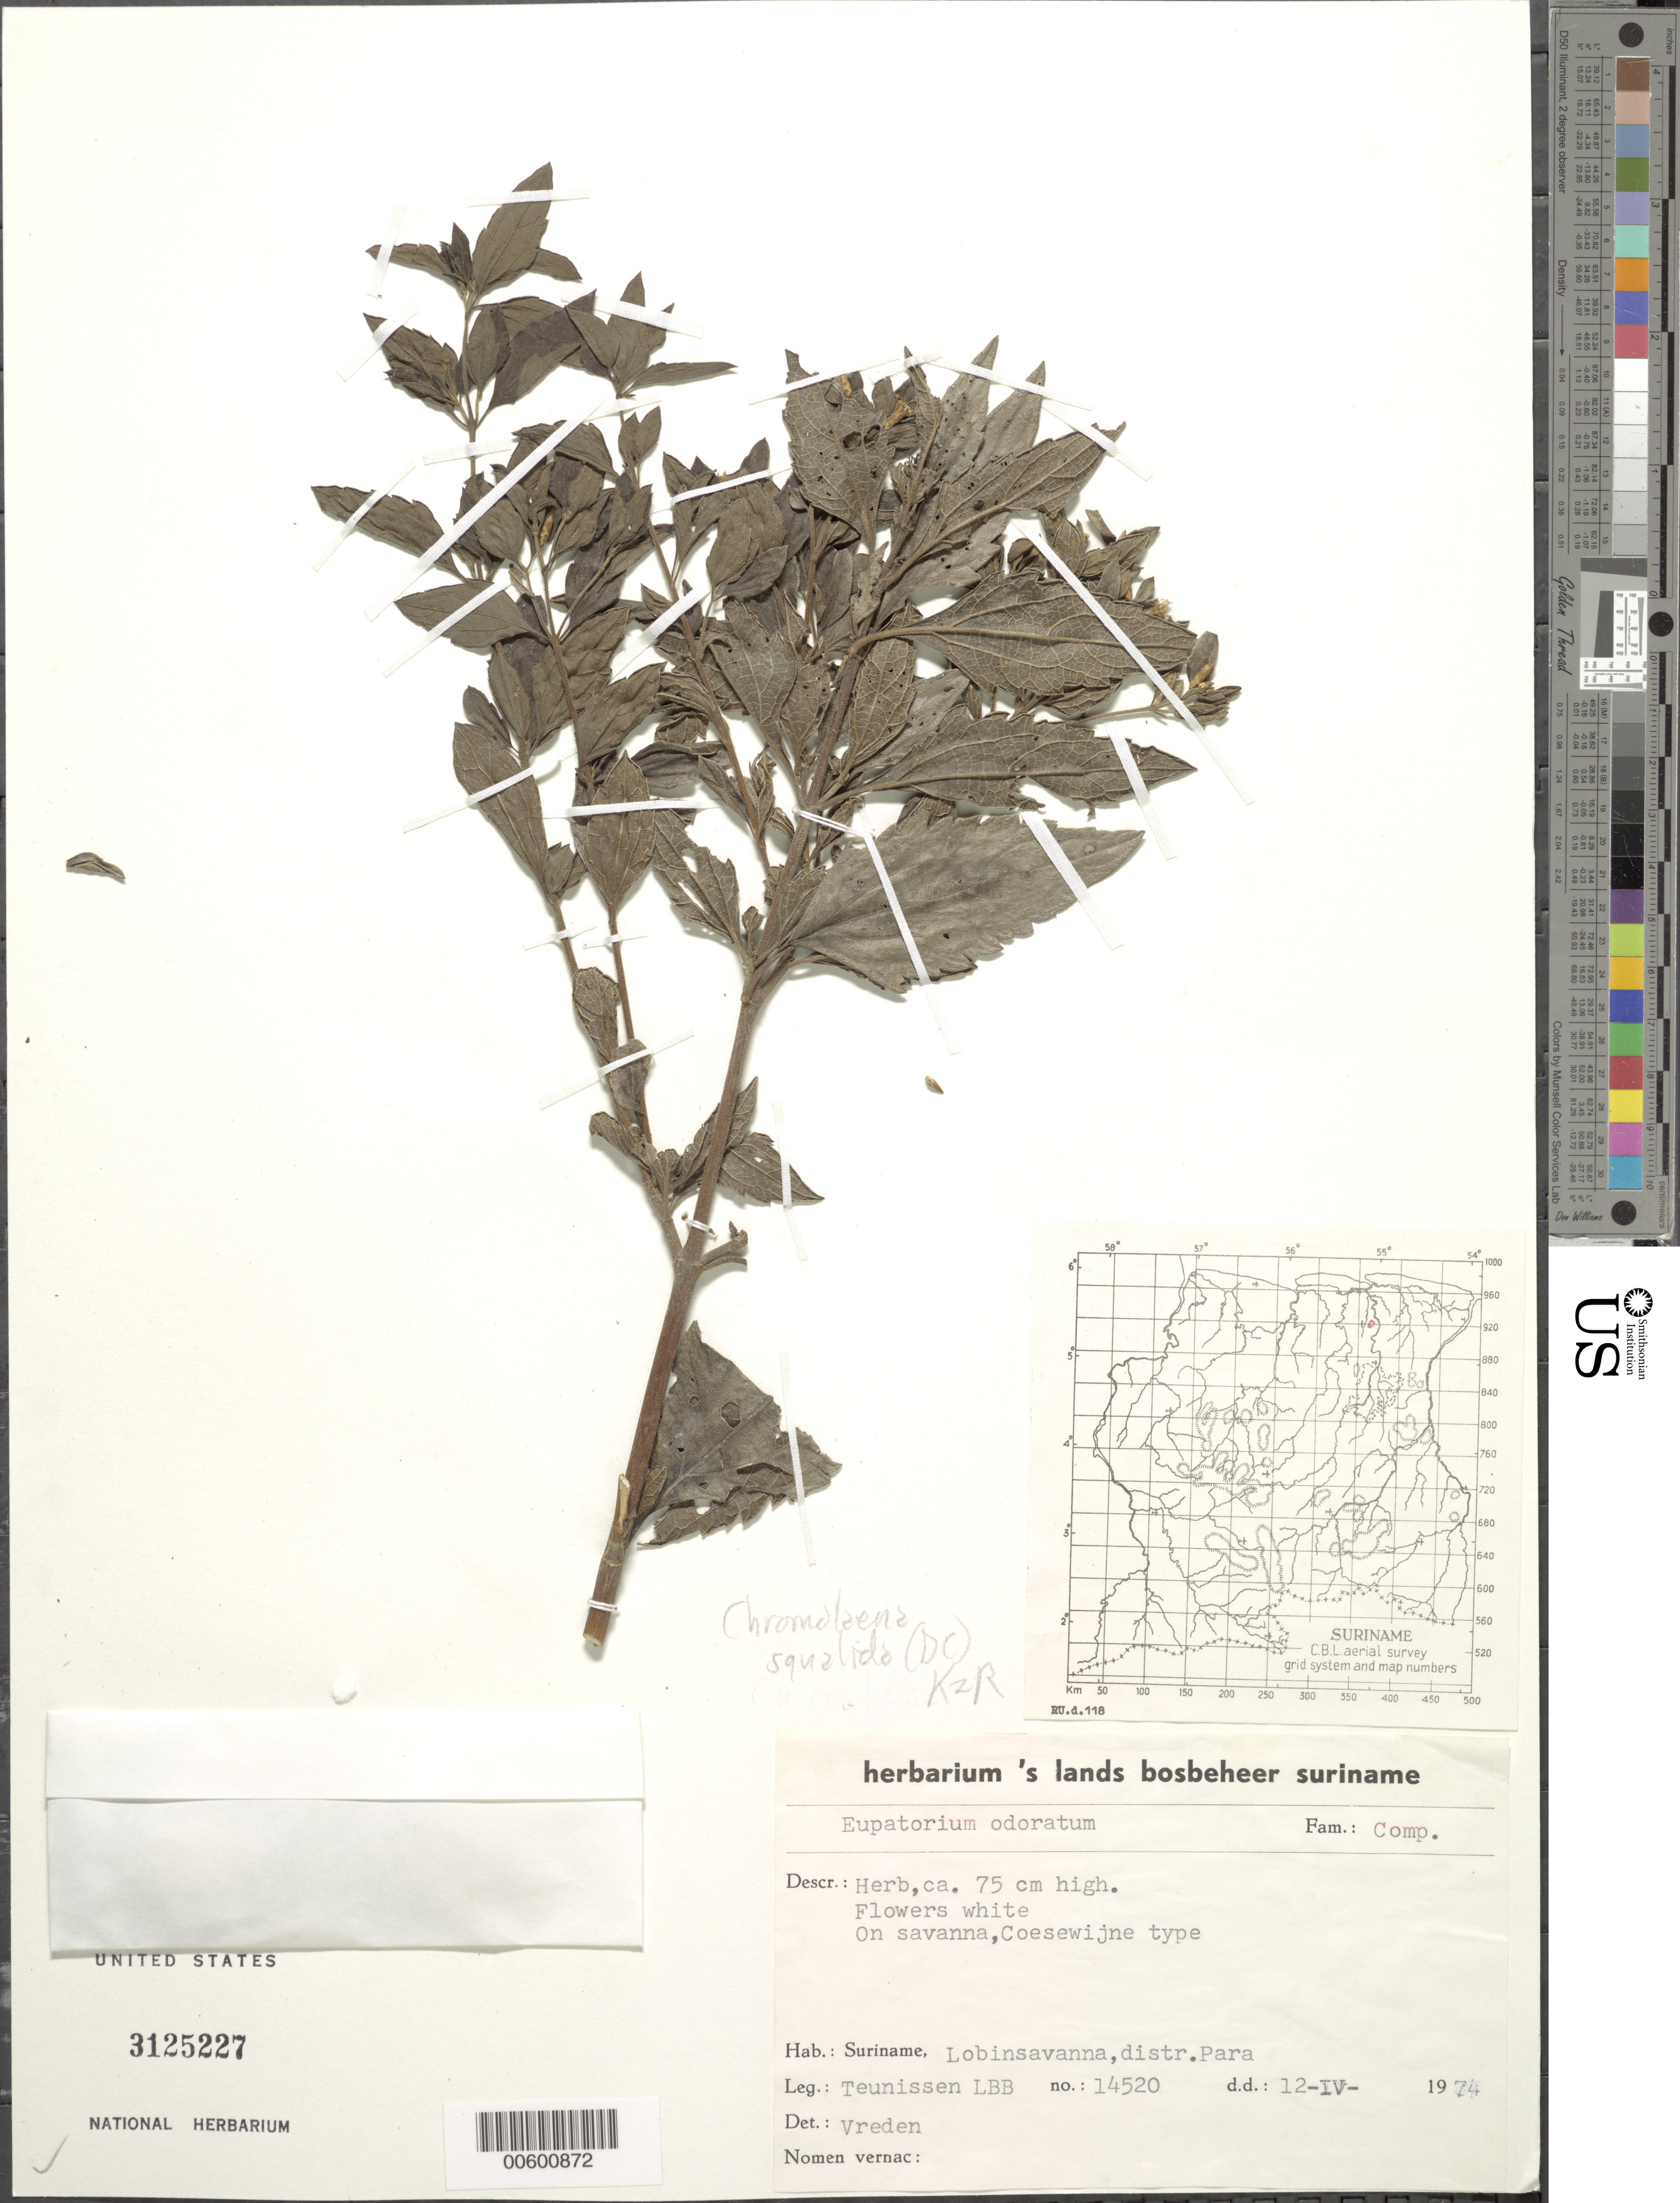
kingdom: Plantae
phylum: Tracheophyta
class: Magnoliopsida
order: Asterales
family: Asteraceae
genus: Chromolaena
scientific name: Chromolaena squalida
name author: (DC.) R.M. King & H. Rob.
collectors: P. Teunissen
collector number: LBB 14520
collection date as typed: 12-Apr-74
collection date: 1974-04-12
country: Suriname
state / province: Para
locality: Lobin Savanna, Coesewijne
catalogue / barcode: US 3125227